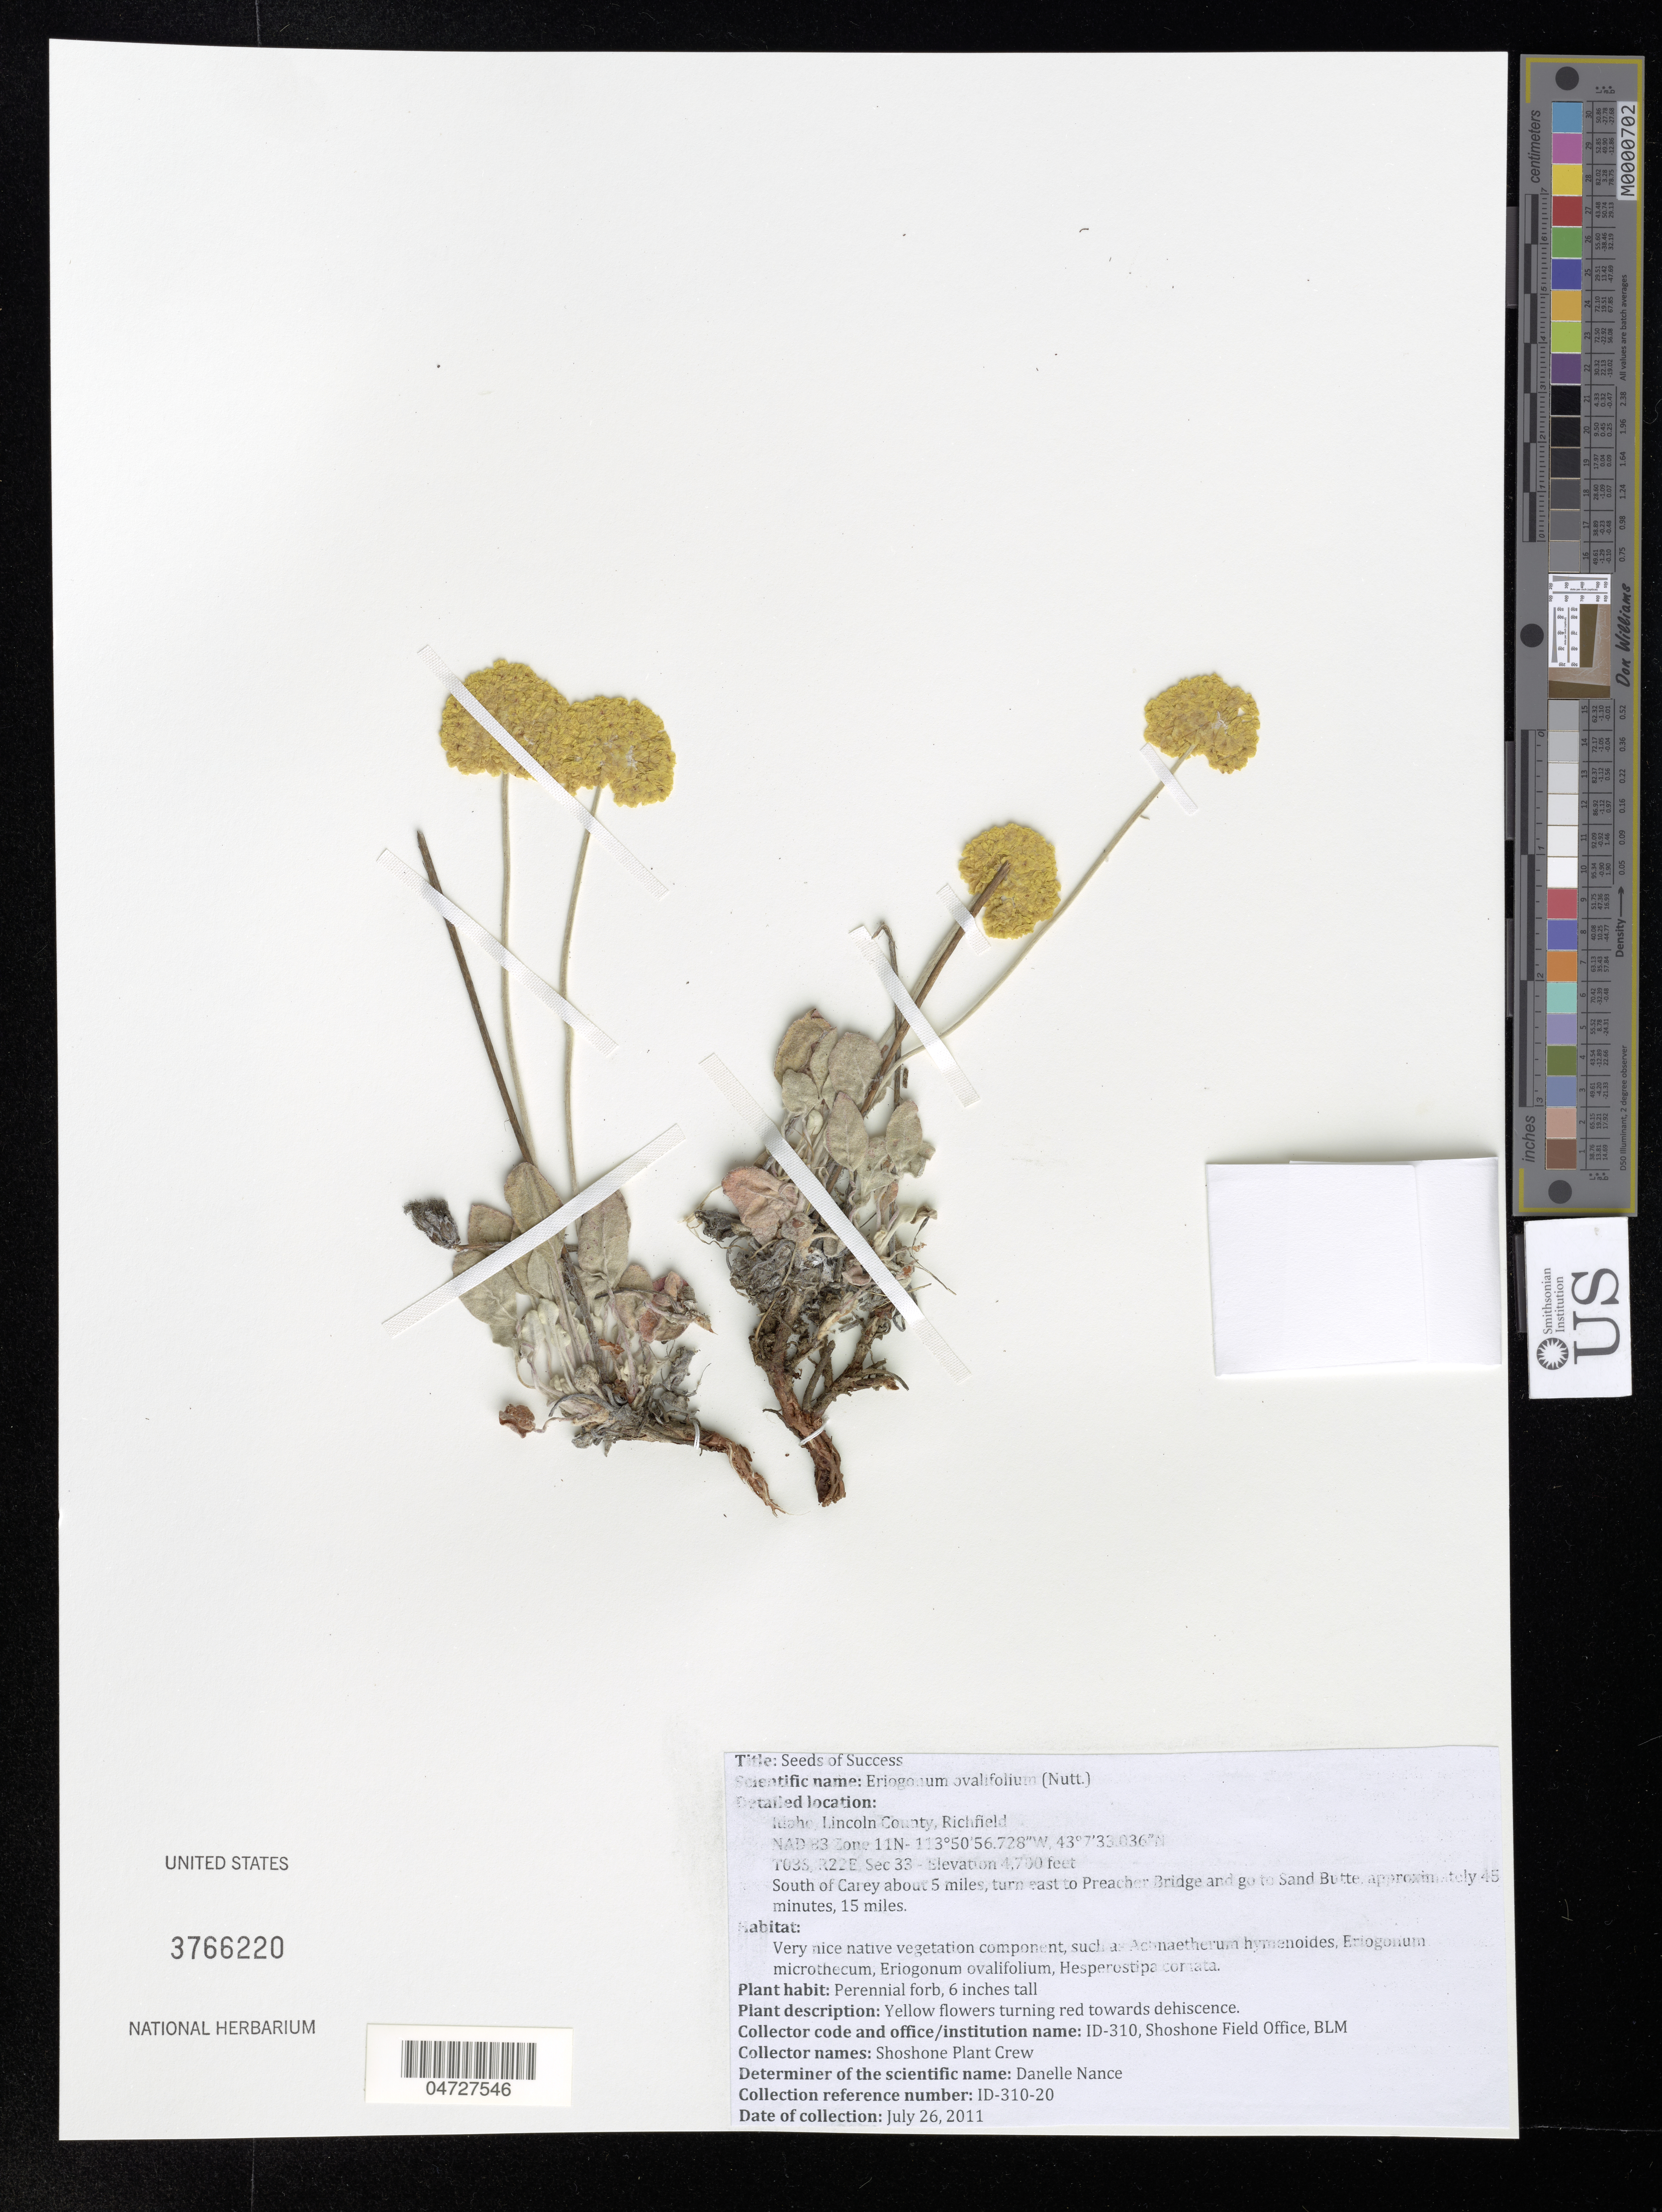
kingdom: Plantae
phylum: Tracheophyta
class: Magnoliopsida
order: Caryophyllales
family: Polygonaceae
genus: Eriogonum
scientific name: Eriogonum ovalifolium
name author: Nutt.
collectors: Shoshone Plant Crew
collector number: ID-310-20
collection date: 2011-07-26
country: United States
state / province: Idaho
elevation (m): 1433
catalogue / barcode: US 3766220